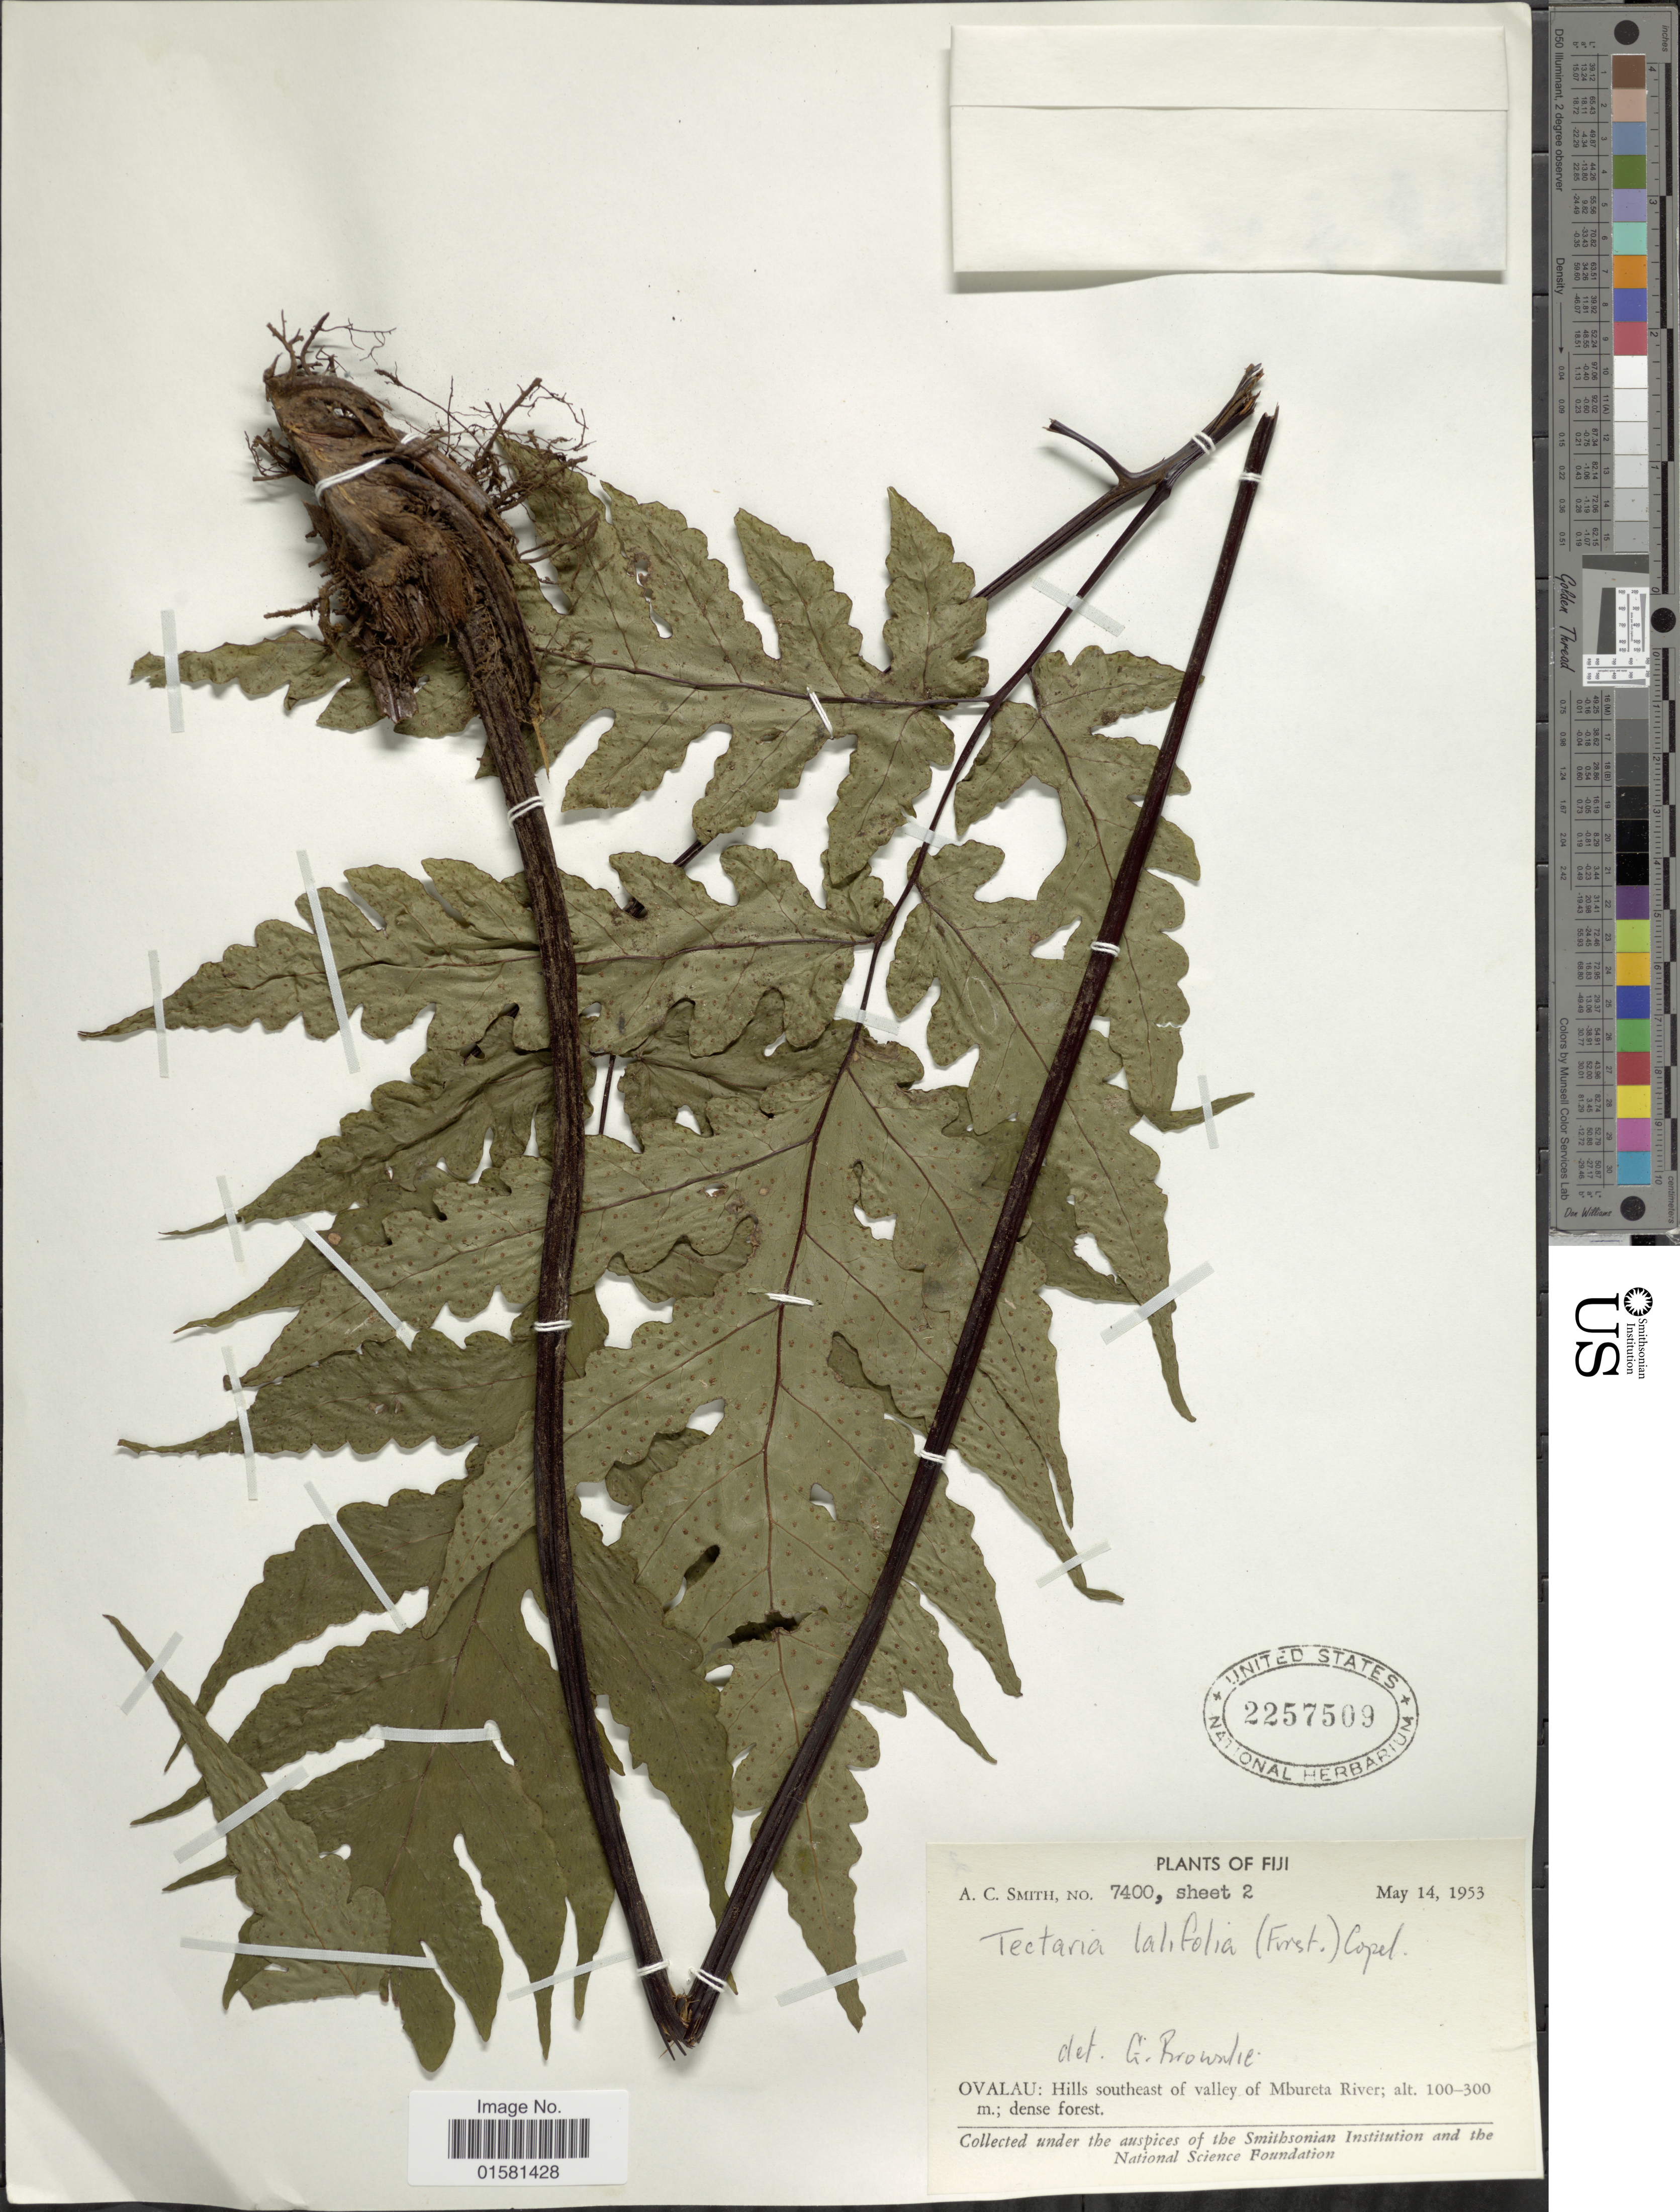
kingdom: Plantae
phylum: Tracheophyta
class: Polypodiopsida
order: Polypodiales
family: Tectariaceae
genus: Tectaria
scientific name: Tectaria latifolia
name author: (G. Forst.) Copel.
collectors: A. C. Smith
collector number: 7400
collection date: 1953-05-14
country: Fiji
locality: Fiji, Ovalau: Hills Southeast of valley of Mbureta River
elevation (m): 100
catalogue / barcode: US 2257509